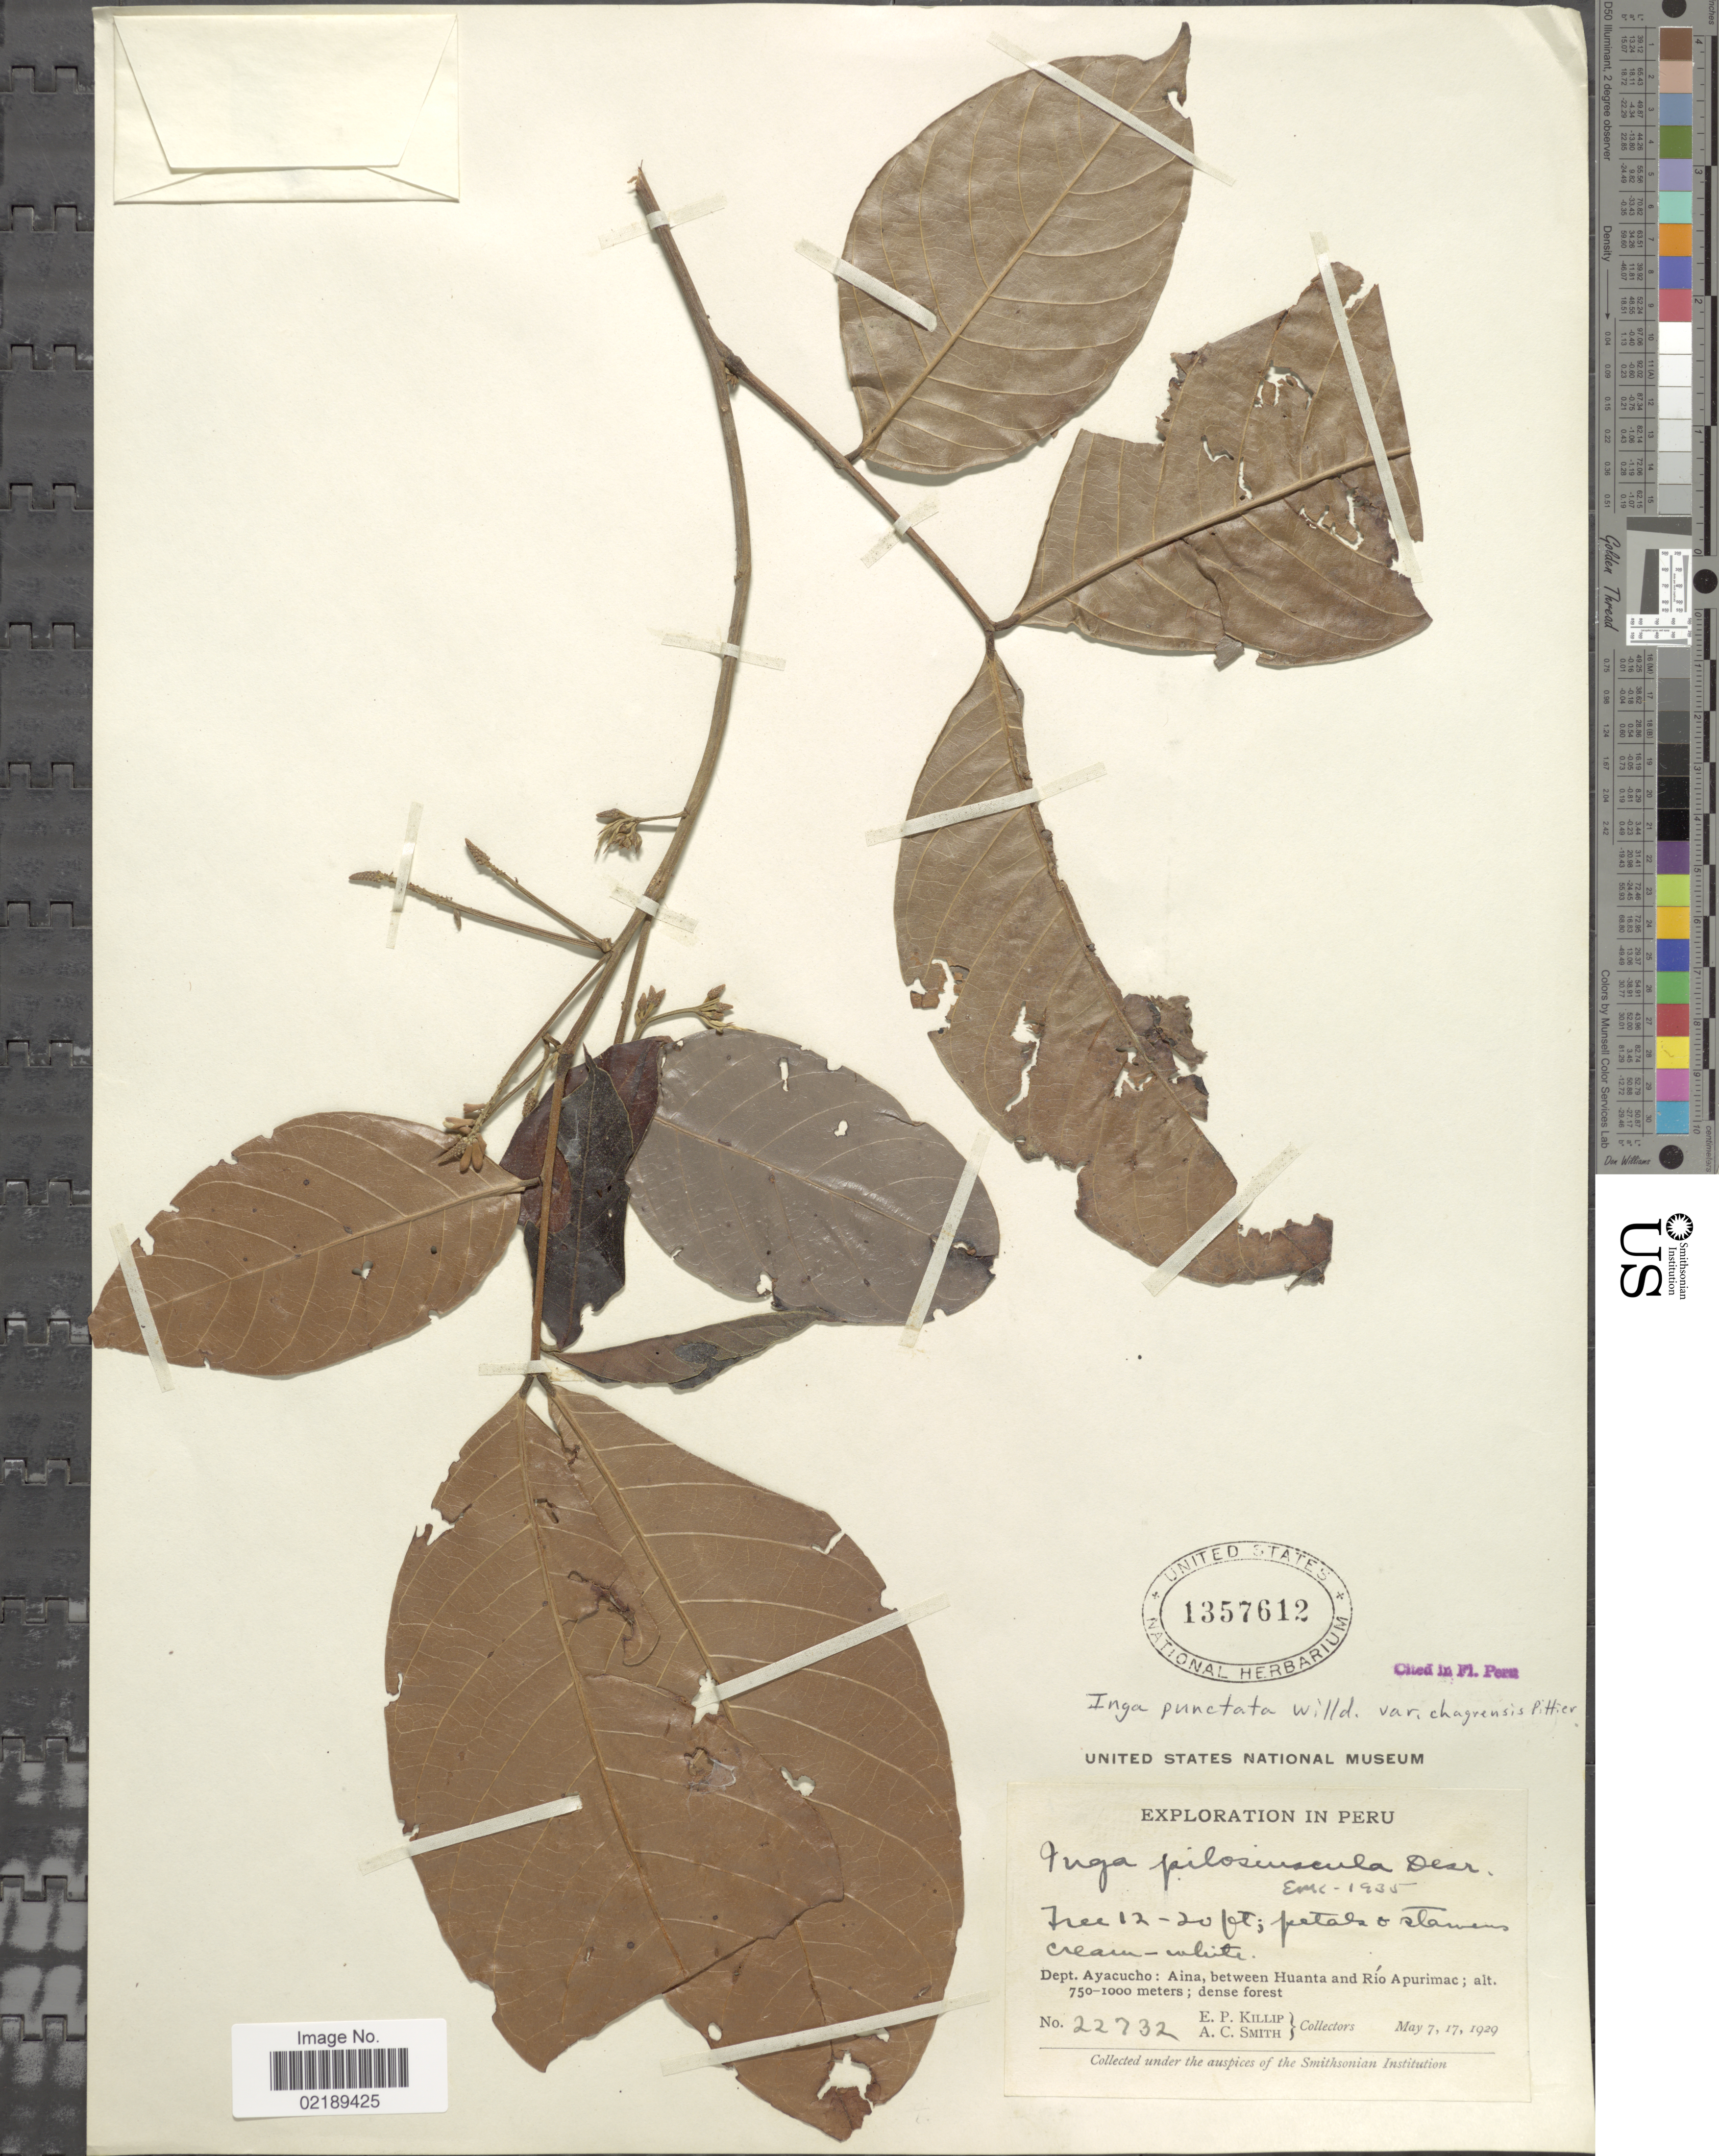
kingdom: Plantae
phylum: Tracheophyta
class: Magnoliopsida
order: Fabales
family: Fabaceae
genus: Inga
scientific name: Inga punctata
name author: Willd.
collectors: E. P. Killip & A. C. Smith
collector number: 22732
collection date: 1929-05-07/1929-05-17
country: Peru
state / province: Ayacucho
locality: Aina, between Huanta and Rio Aourimac.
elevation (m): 750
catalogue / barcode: US 1357612